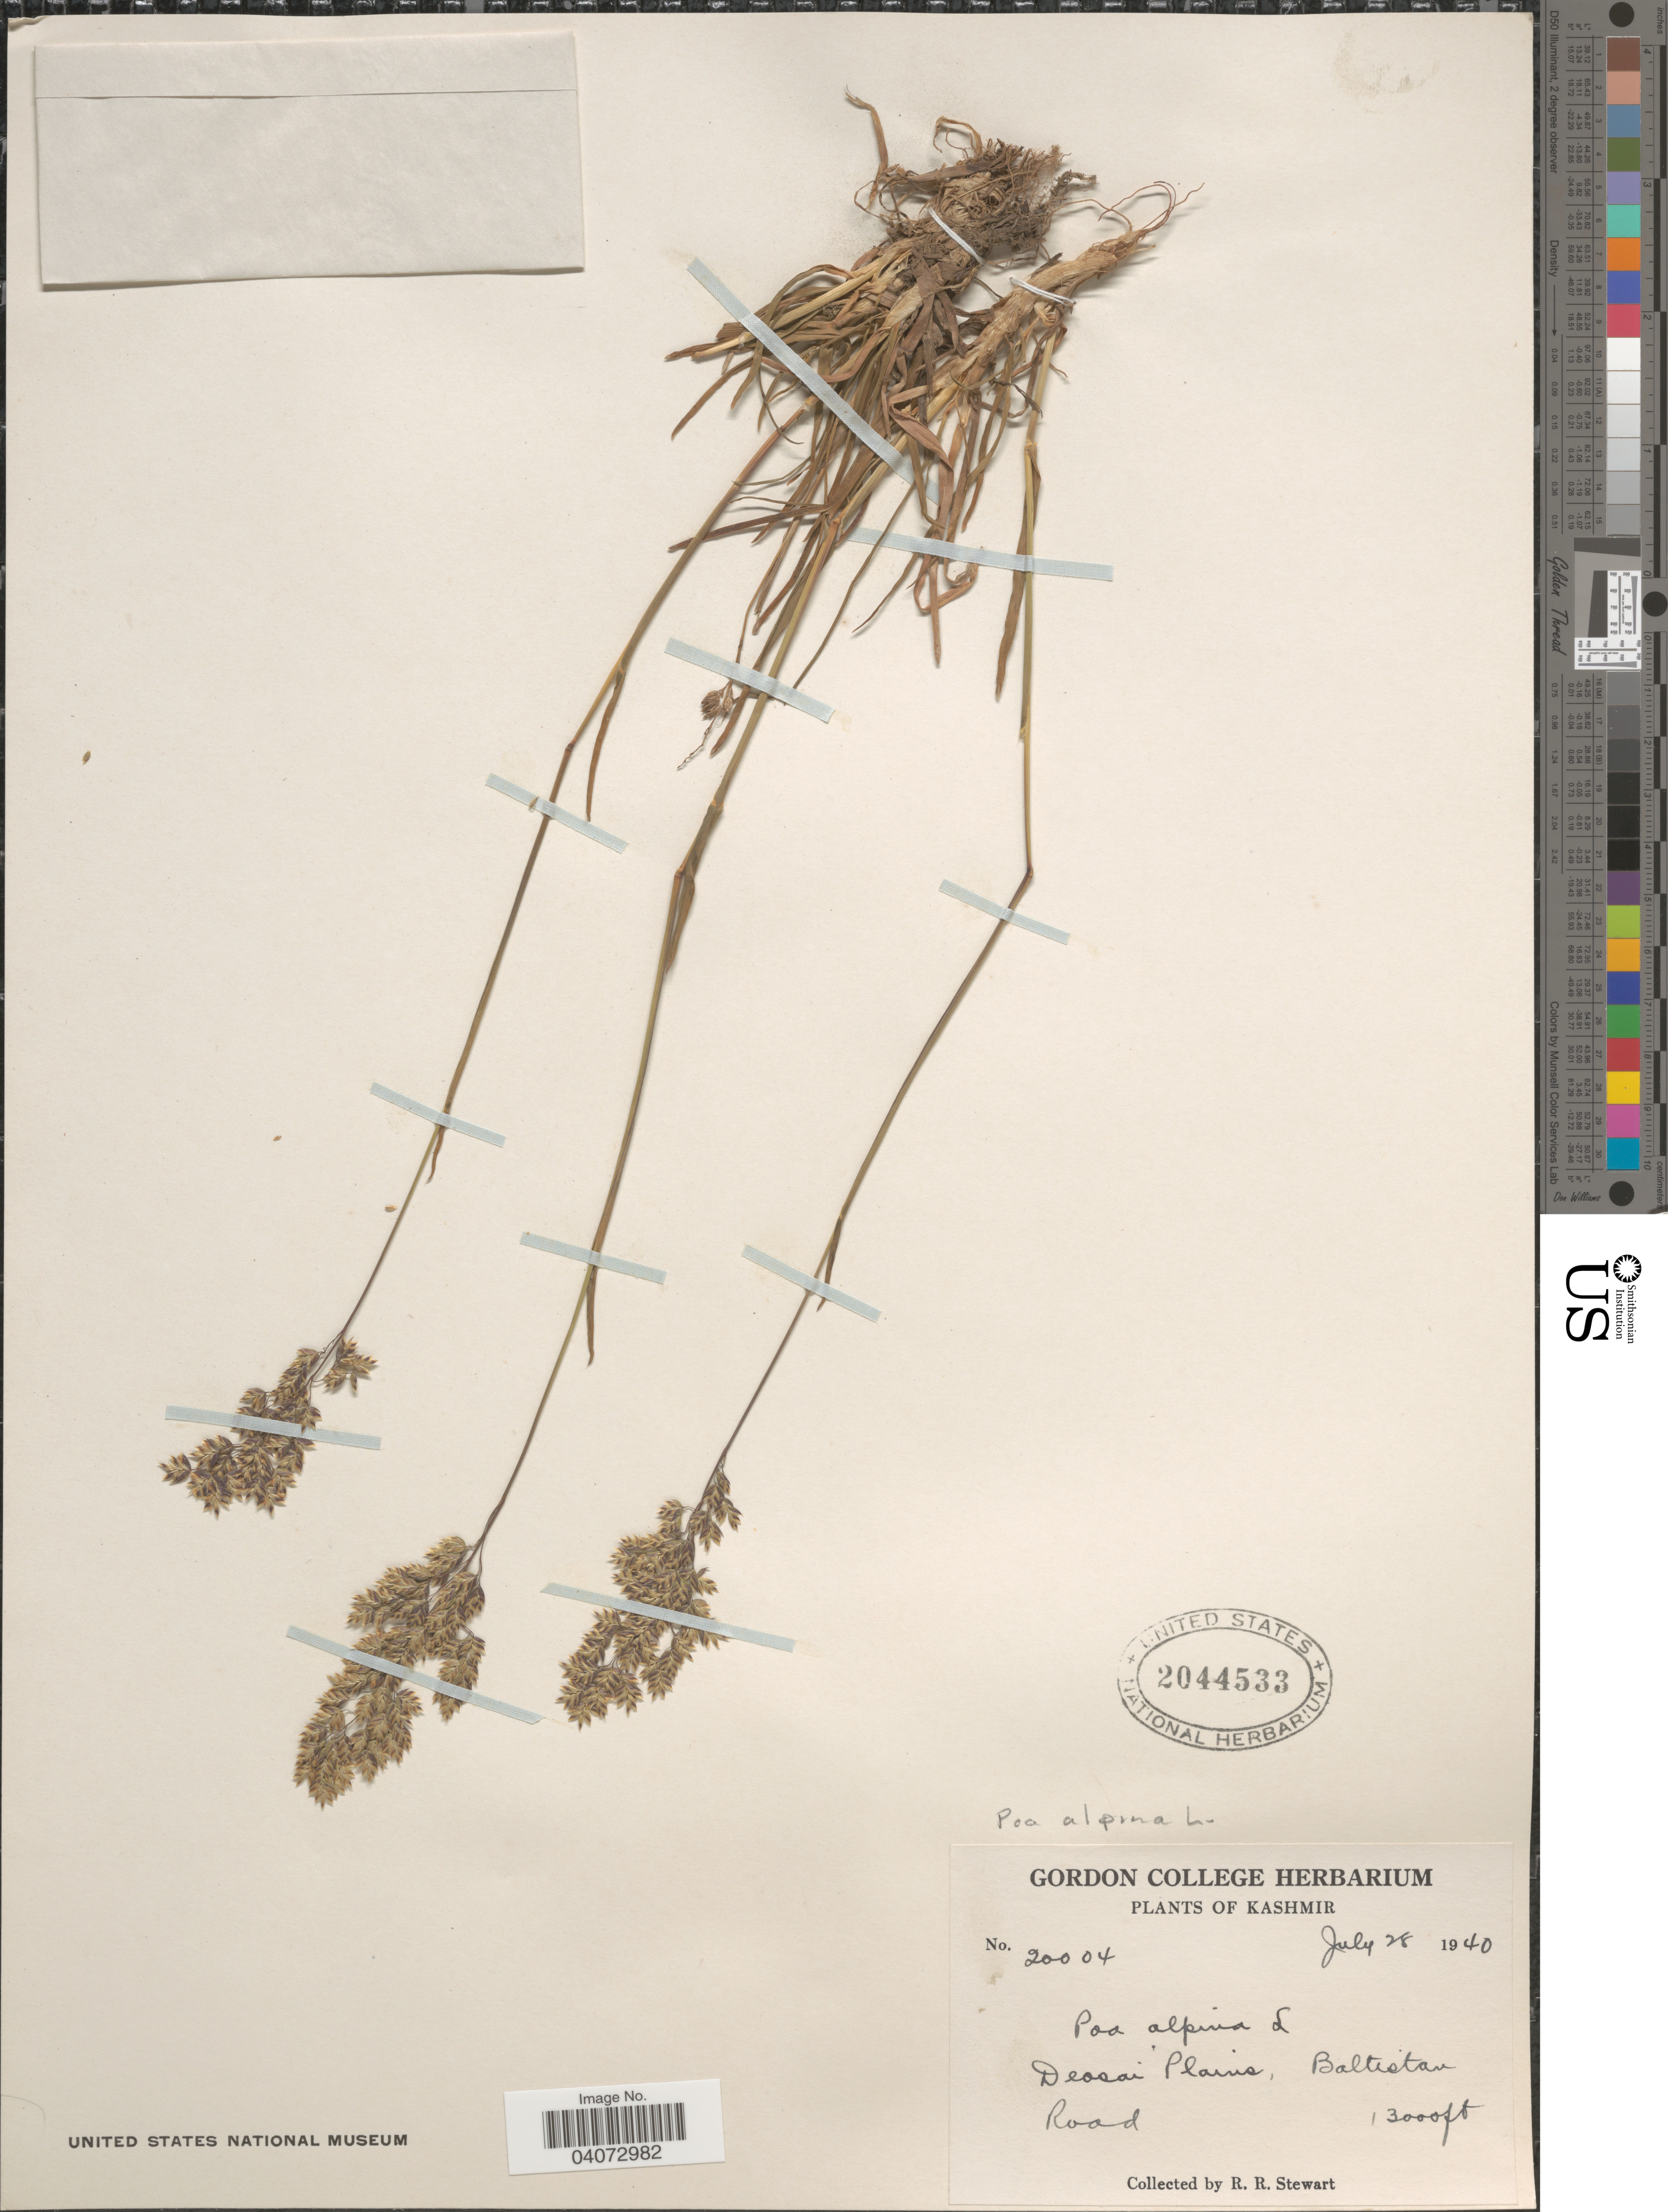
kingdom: Plantae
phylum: Tracheophyta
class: Liliopsida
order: Poales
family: Poaceae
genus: Poa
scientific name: Poa alpina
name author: L.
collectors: R. Stewart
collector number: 20004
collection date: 1940-07-28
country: India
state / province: Jammu and Kashmir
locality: Kashmir. Deosai Plains, Baltistan Road.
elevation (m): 3962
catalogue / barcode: US 2044533